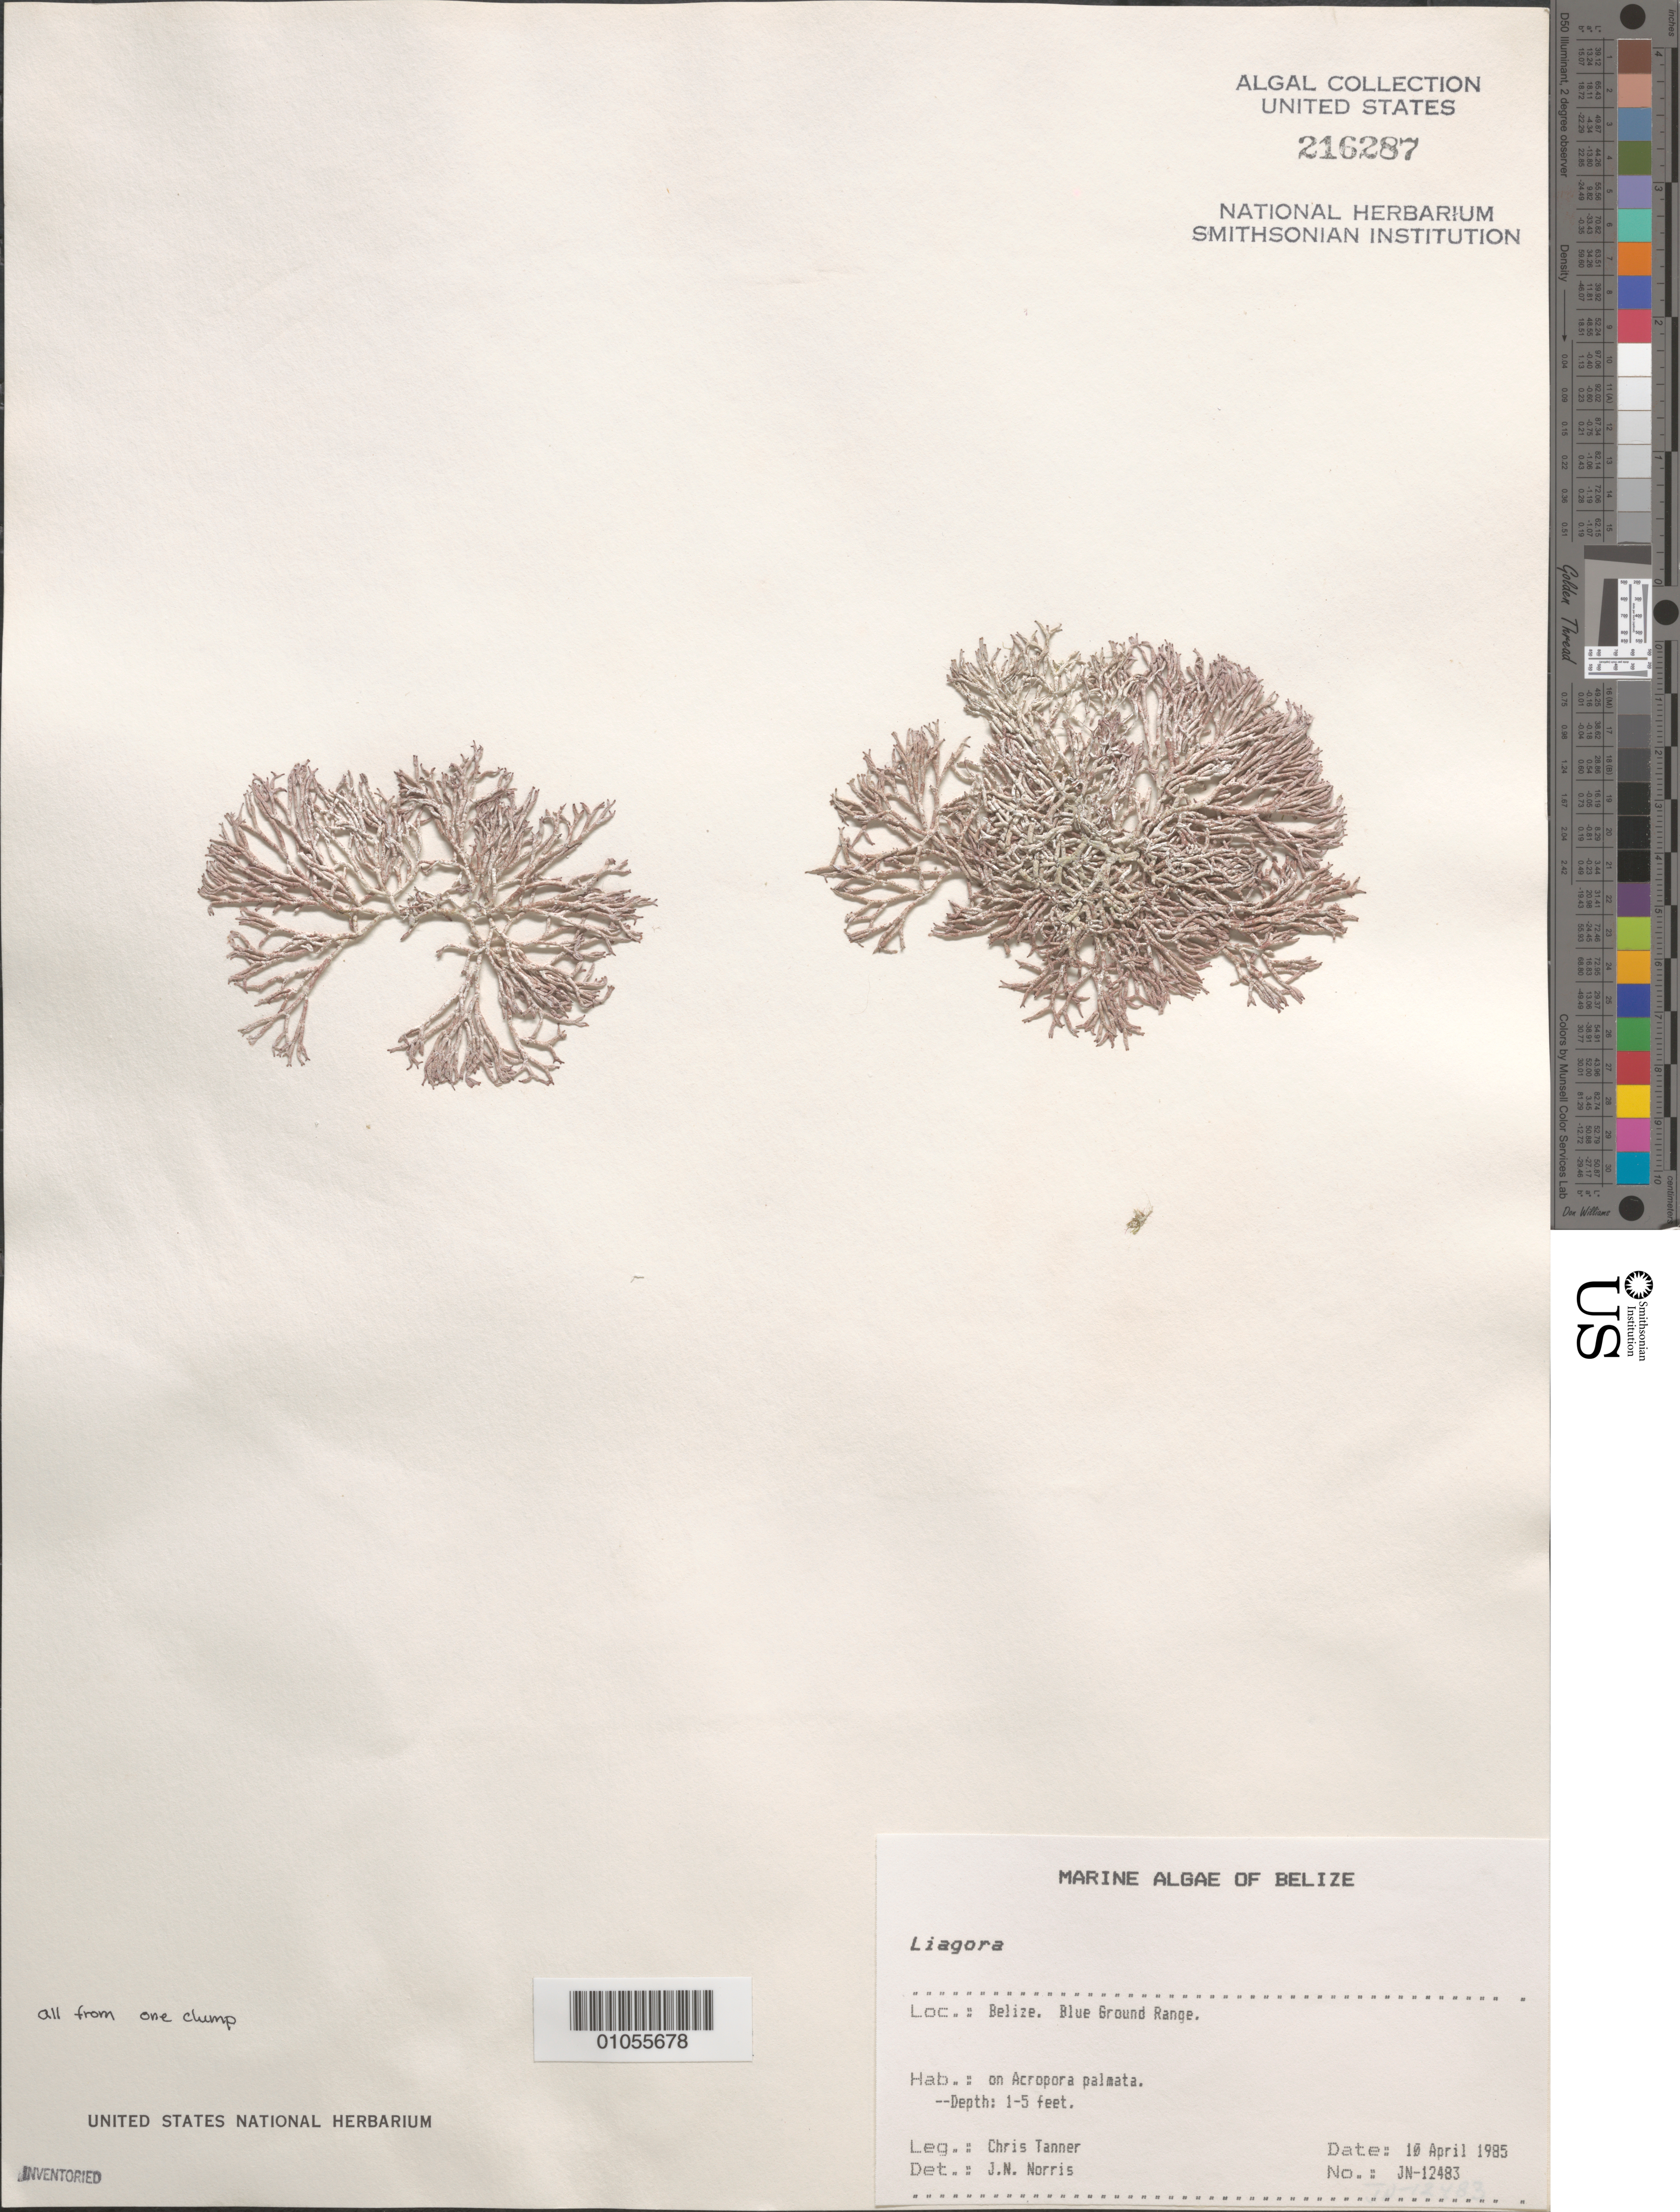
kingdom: Plantae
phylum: Rhodophyta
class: Florideophyceae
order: Nemaliales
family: Liagoraceae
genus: Liagora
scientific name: Liagora sp.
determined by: Norris, James N.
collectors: C. Tanner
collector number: JN-12483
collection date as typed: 10 Apr 1985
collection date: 1985-04-10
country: Belize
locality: Blue Ground Range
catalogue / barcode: US 216287